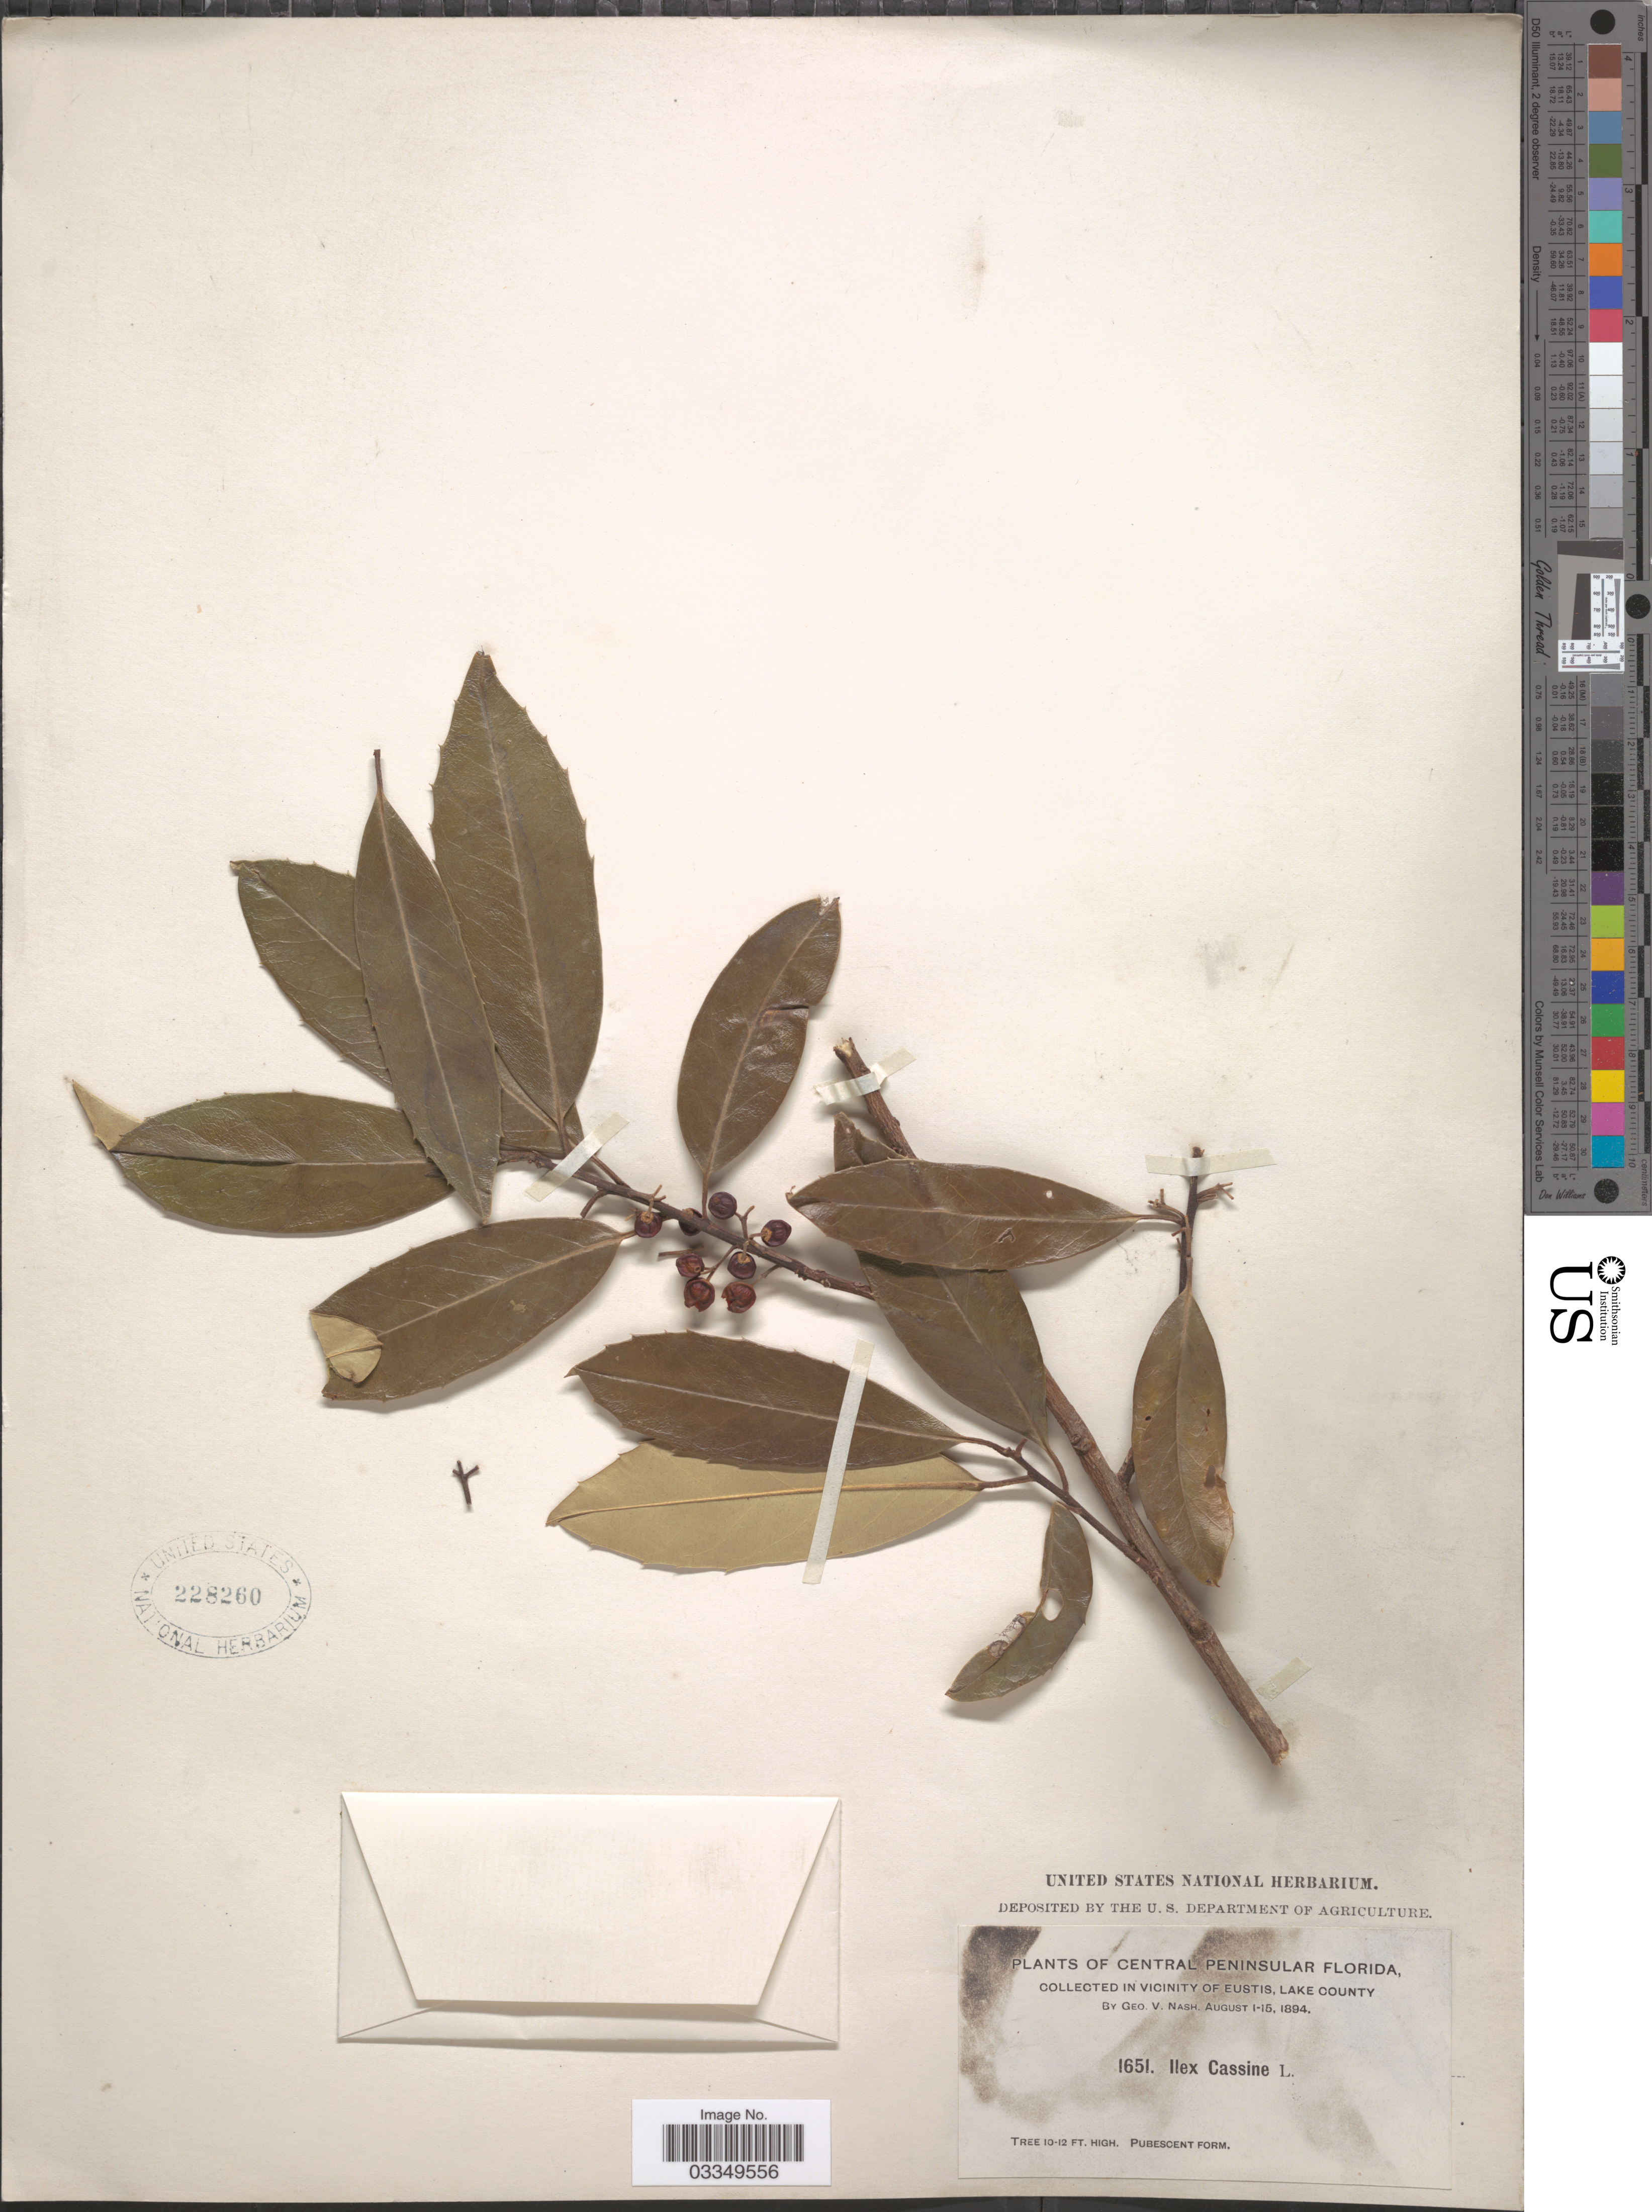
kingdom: Plantae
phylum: Tracheophyta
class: Magnoliopsida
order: Aquifoliales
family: Aquifoliaceae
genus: Ilex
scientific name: Ilex cassine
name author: L.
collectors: G. V. Nash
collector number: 1651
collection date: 1894-08-01/1894-08-15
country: United States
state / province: Florida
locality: Central Peninsular Florida, in vicinity of Eusti, Lake County.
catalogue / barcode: US 228260